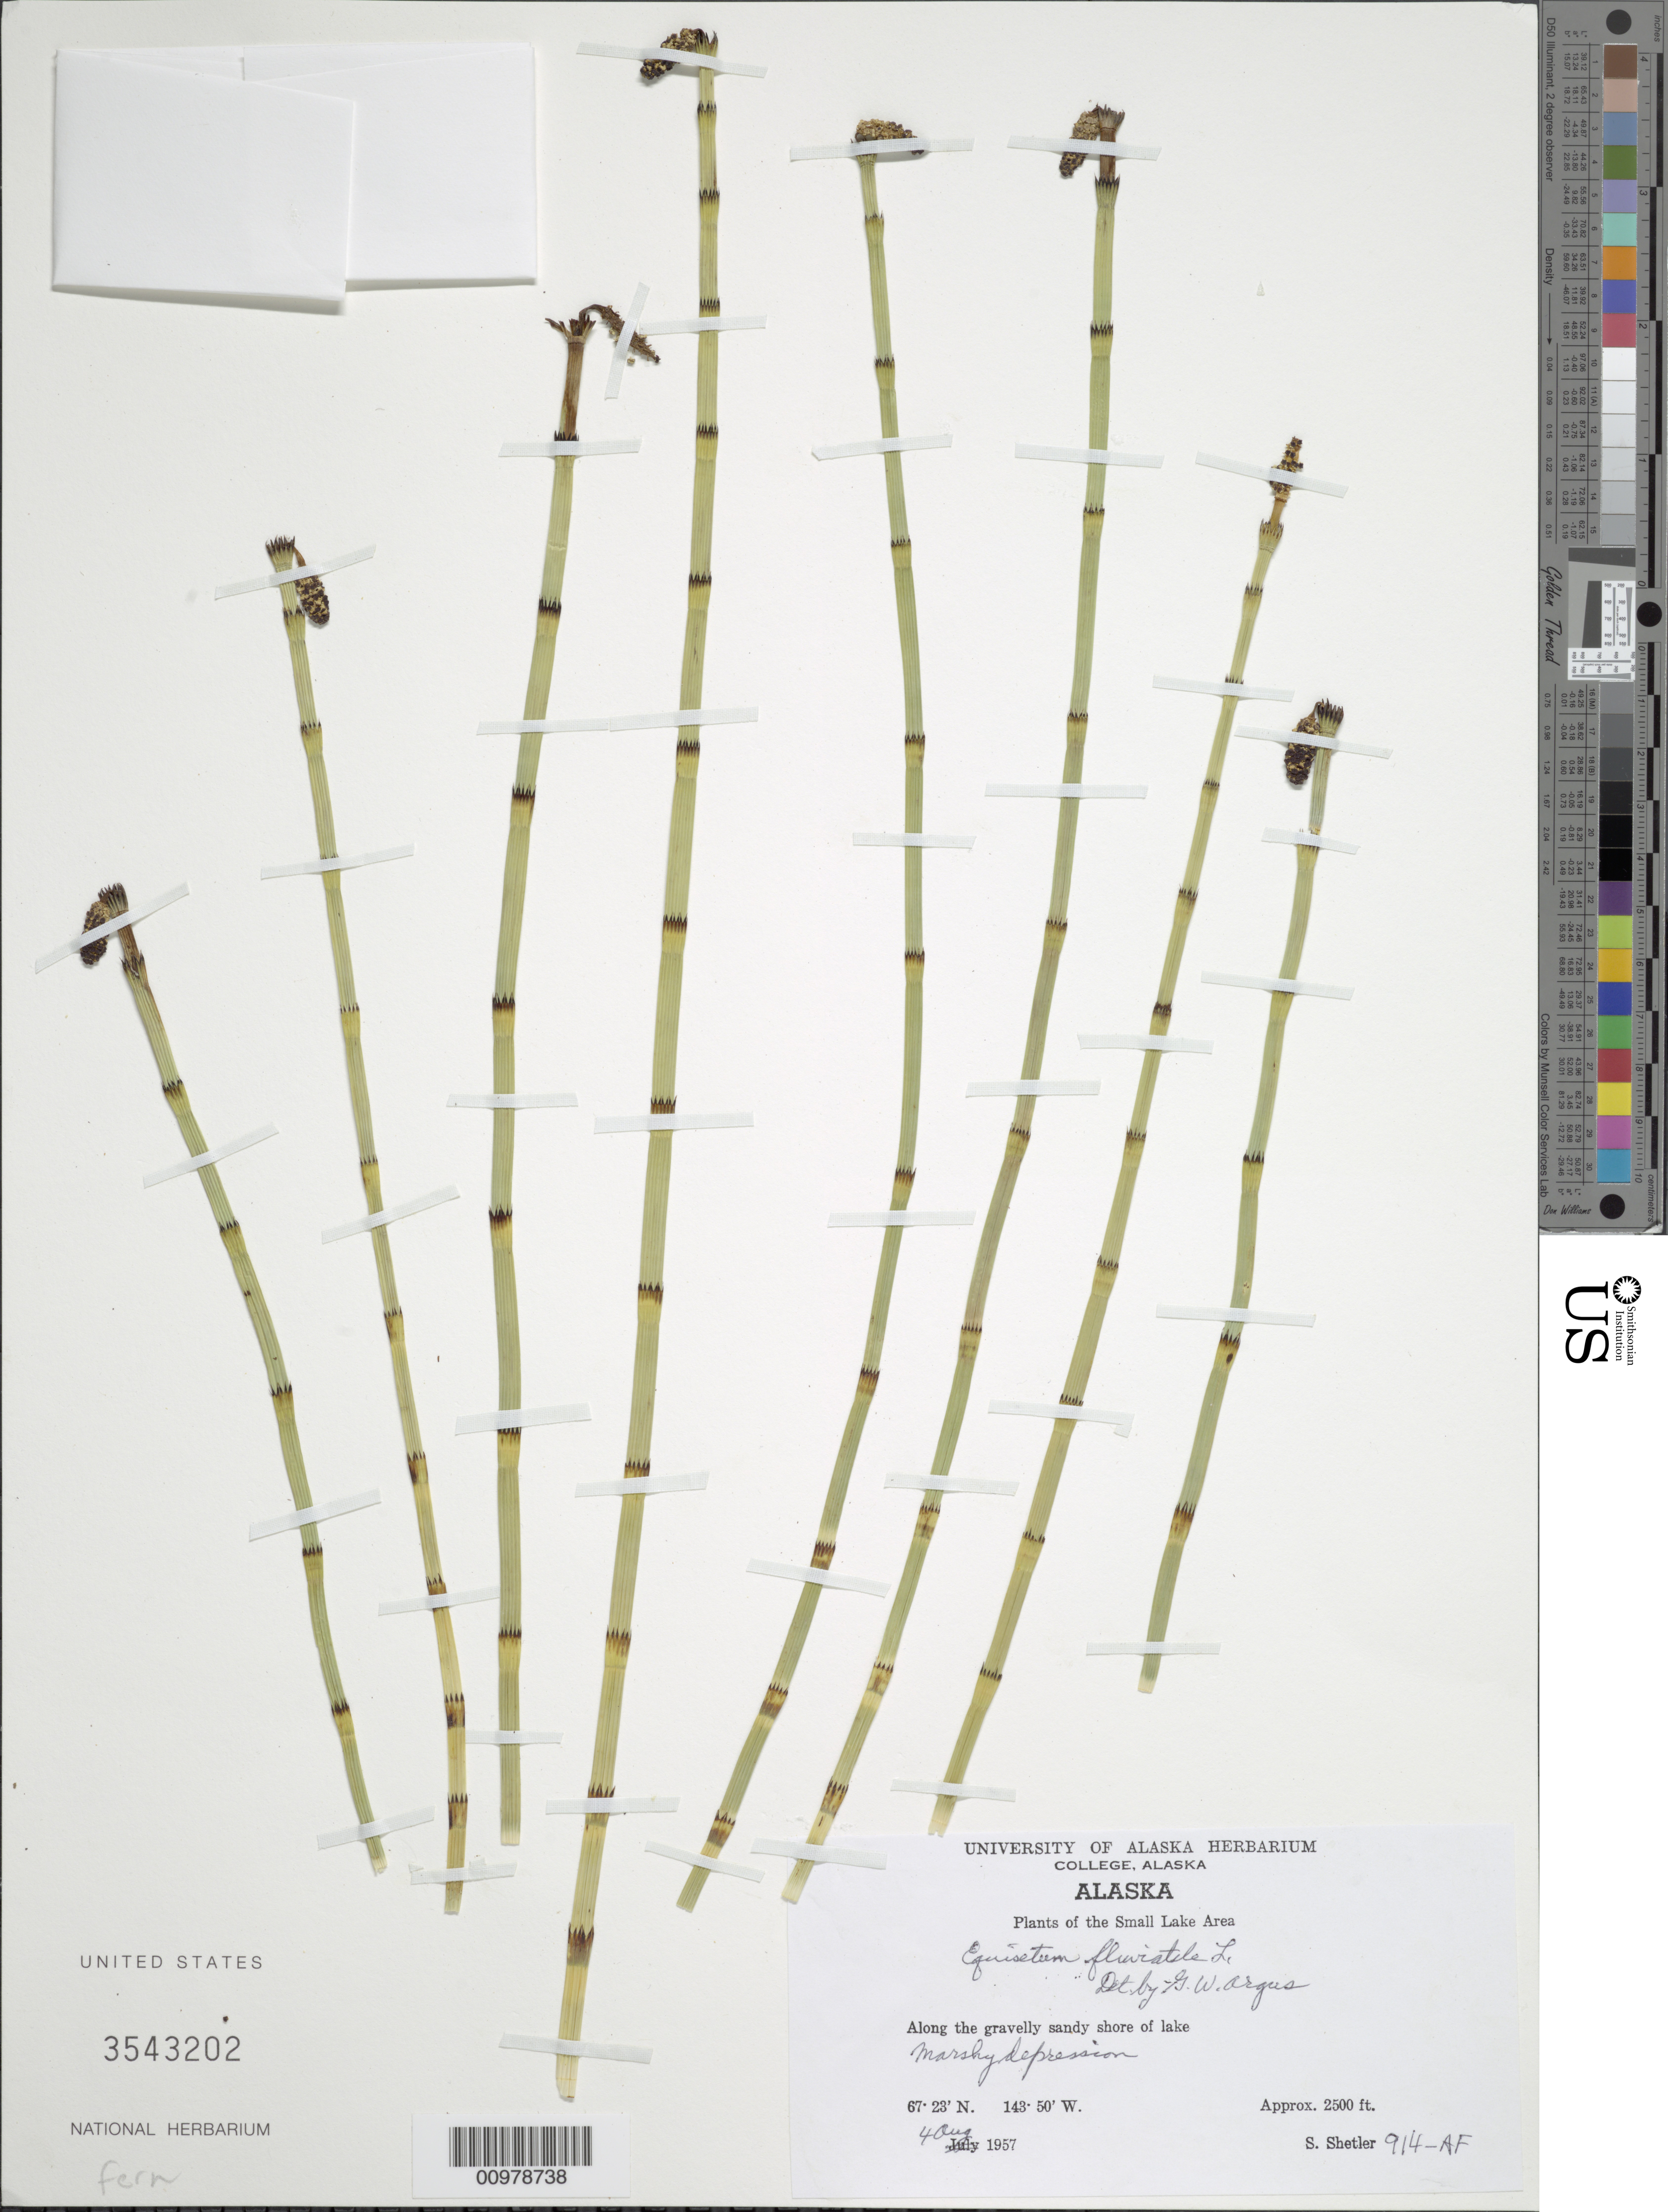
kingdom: Plantae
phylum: Tracheophyta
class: Polypodiopsida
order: Equisetales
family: Equisetaceae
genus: Equisetum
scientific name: Equisetum fluviatile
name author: L.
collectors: S. Shetler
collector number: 914-AF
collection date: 1957-08-04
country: United States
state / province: Alaska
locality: Small Lake Area. Along the gravelly sandy shore of lake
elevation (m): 762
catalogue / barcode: US 3543202